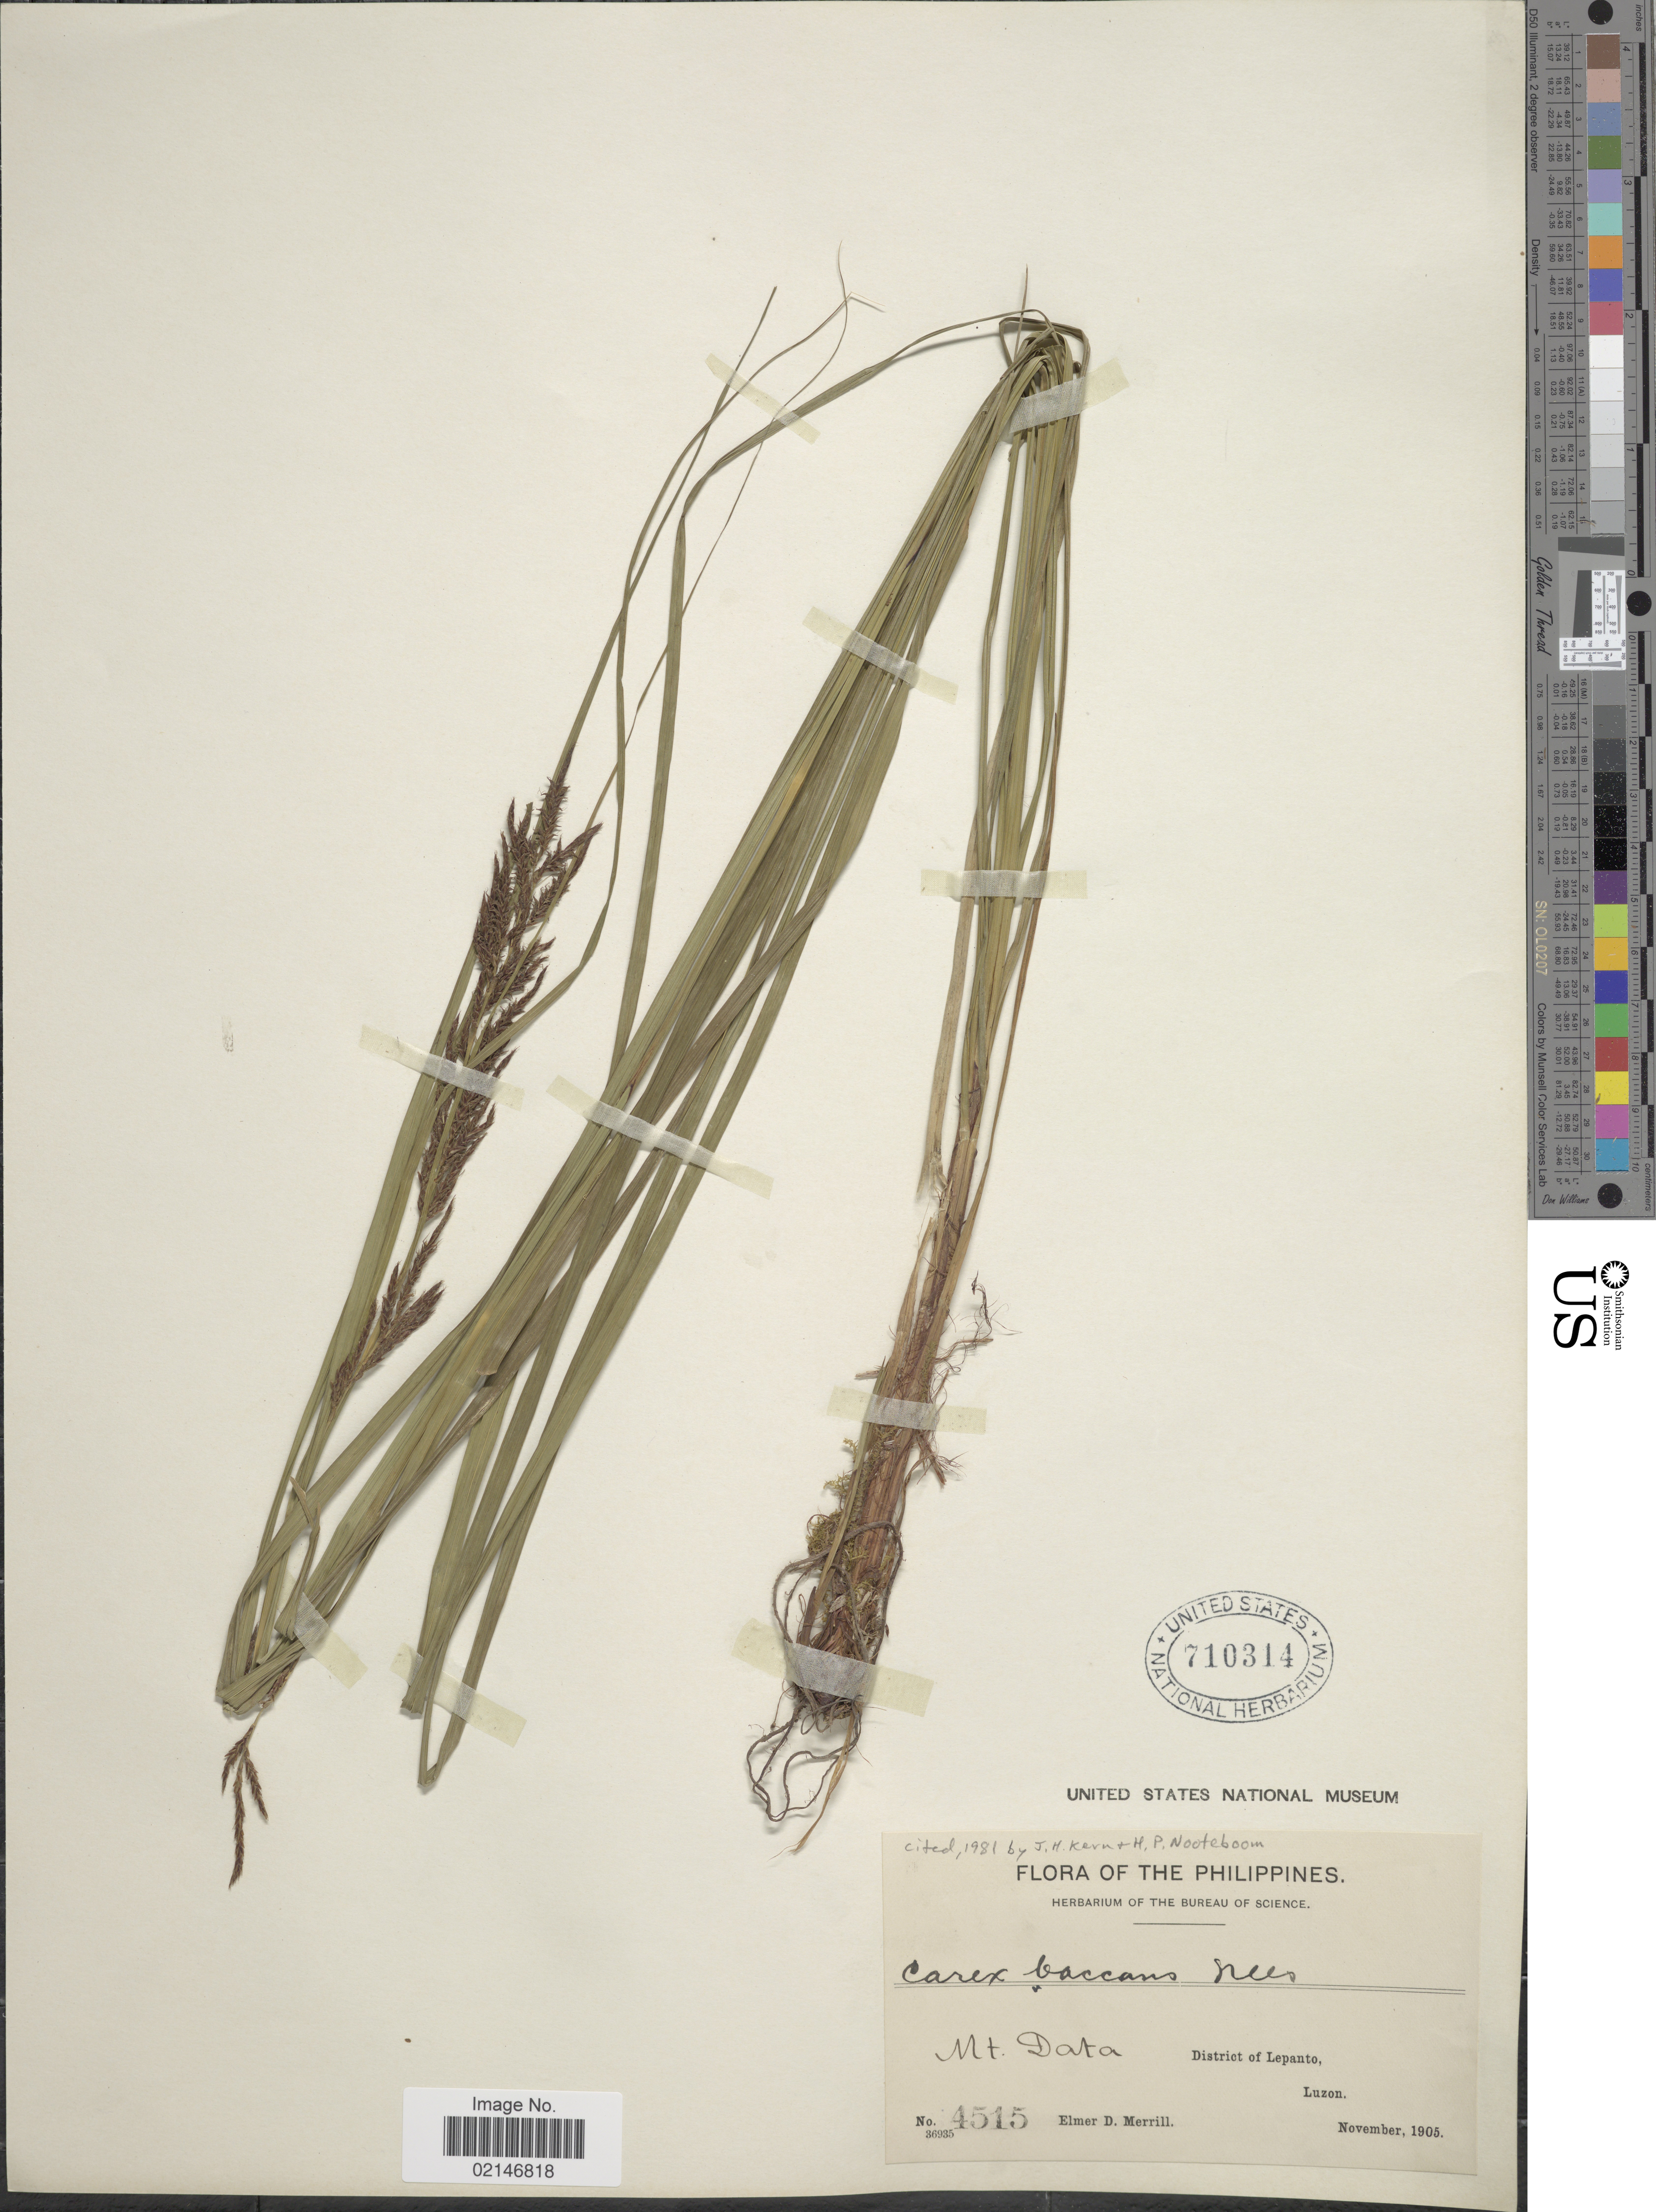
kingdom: Plantae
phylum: Tracheophyta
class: Liliopsida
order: Poales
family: Cyperaceae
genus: Carex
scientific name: Carex baccans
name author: Nees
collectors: E. D. Merrill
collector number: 4515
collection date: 1905-11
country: Philippines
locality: Mt. Data, District of Lepanto, Luzon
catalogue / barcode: US 710314